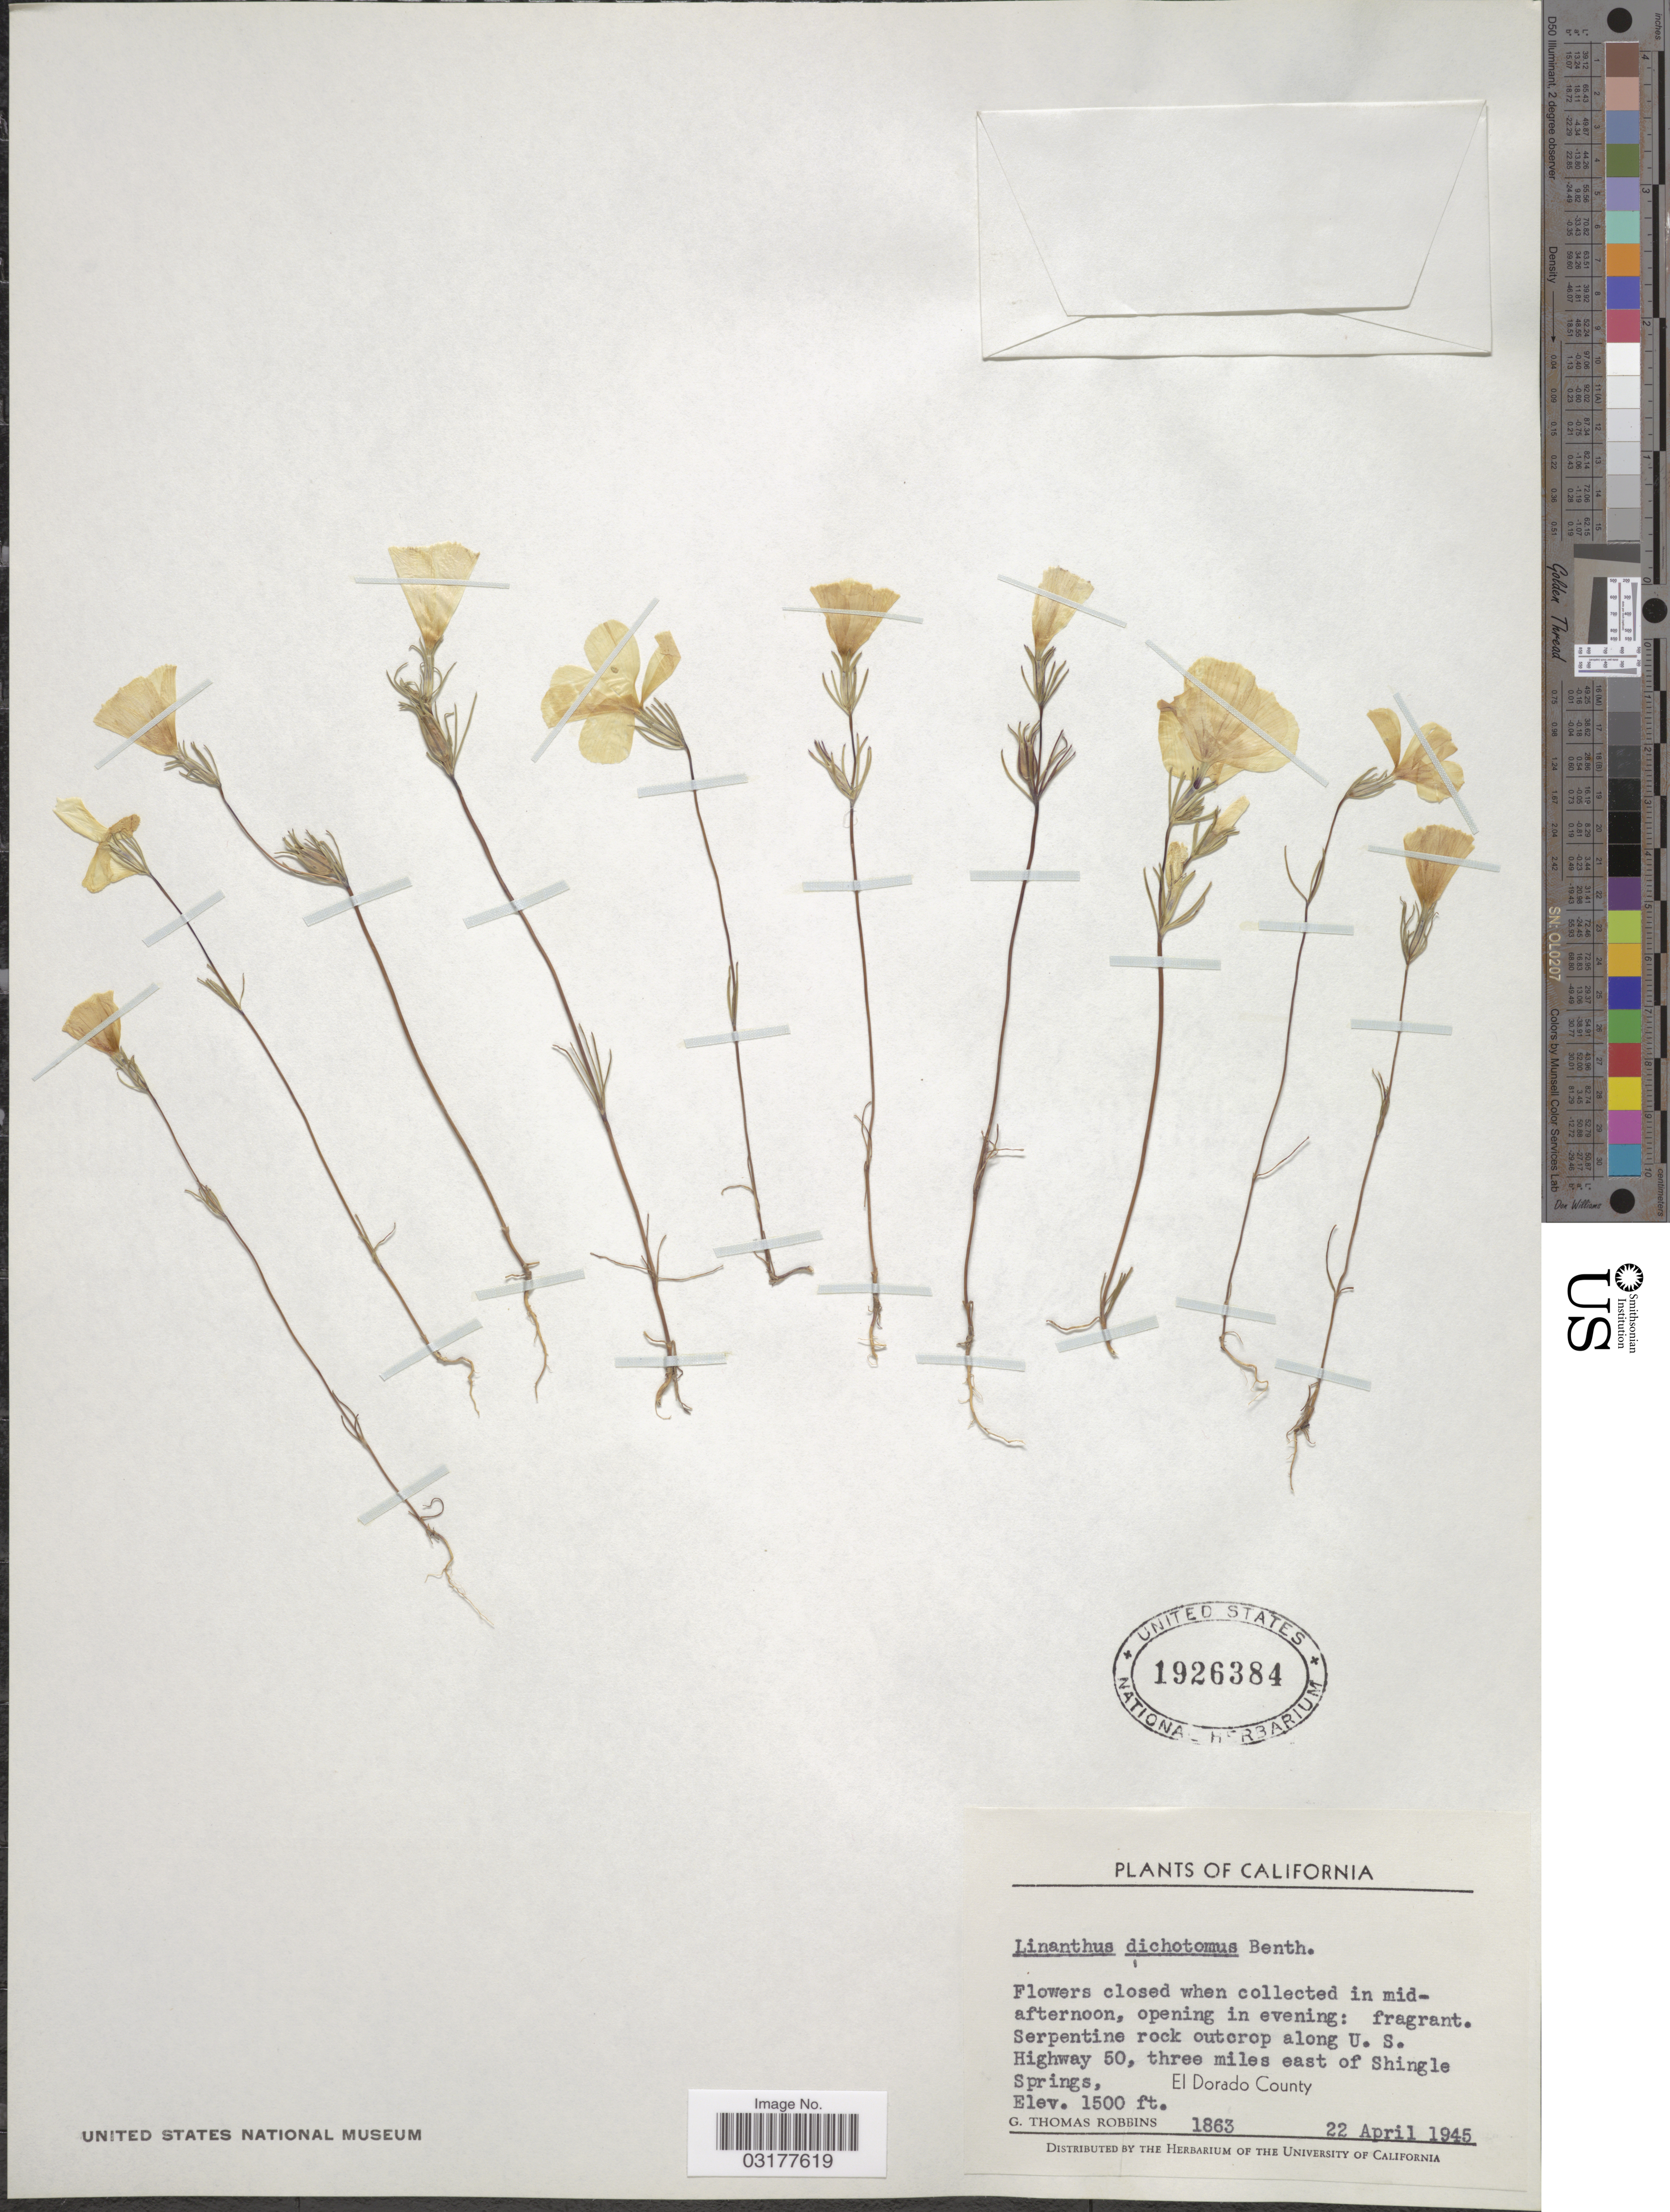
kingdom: Plantae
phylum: Tracheophyta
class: Magnoliopsida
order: Ericales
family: Polemoniaceae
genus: Linanthus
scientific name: Linanthus dichotomus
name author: Benth.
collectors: G. T. Robbins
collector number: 1863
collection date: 1945-04-22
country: United States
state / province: California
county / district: El Dorado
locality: Serpentine rock outcrop along U.S. Highway 50, three miles east of Shingle Springs, El Dorado County.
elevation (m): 457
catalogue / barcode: US 1926384